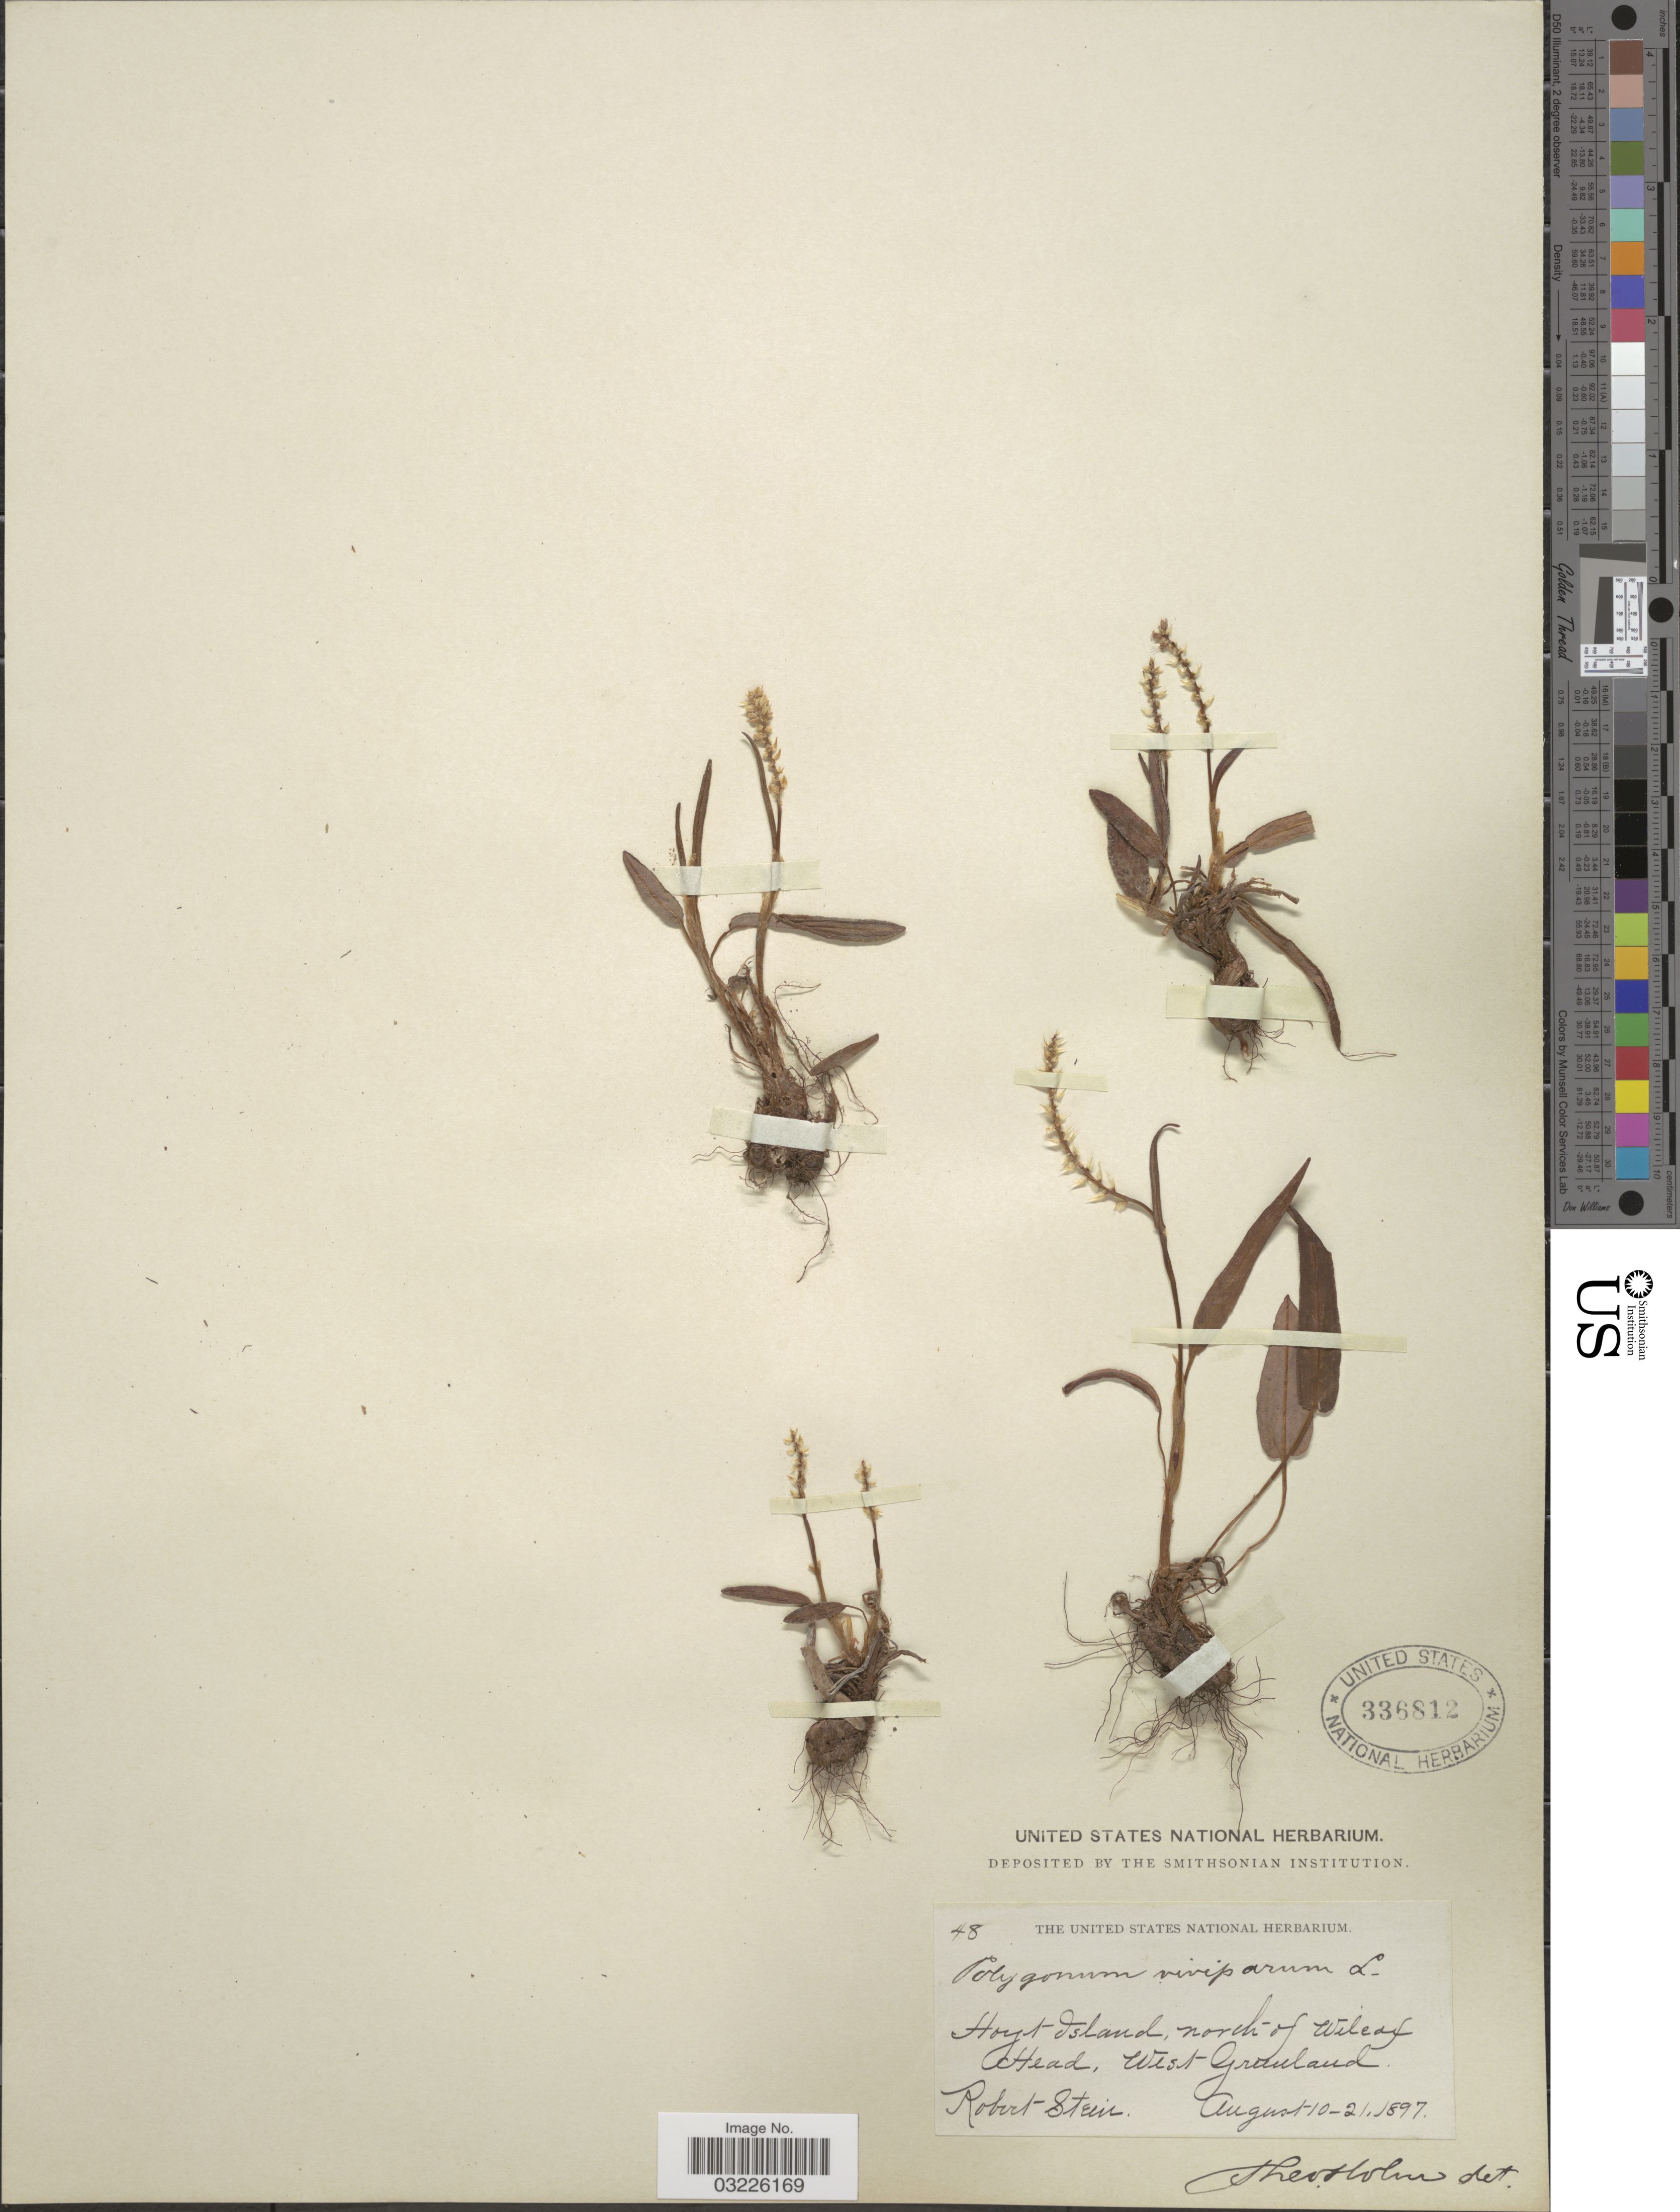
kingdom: Plantae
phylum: Tracheophyta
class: Magnoliopsida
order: Caryophyllales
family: Polygonaceae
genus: Bistorta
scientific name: Bistorta vivipara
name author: (L.) Delarbre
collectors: R. Stein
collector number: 48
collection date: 1897-08-10/1897-08-21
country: Greenland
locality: Hoyt Island, north of Wilcox Head, West Greenland.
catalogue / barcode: US 336812